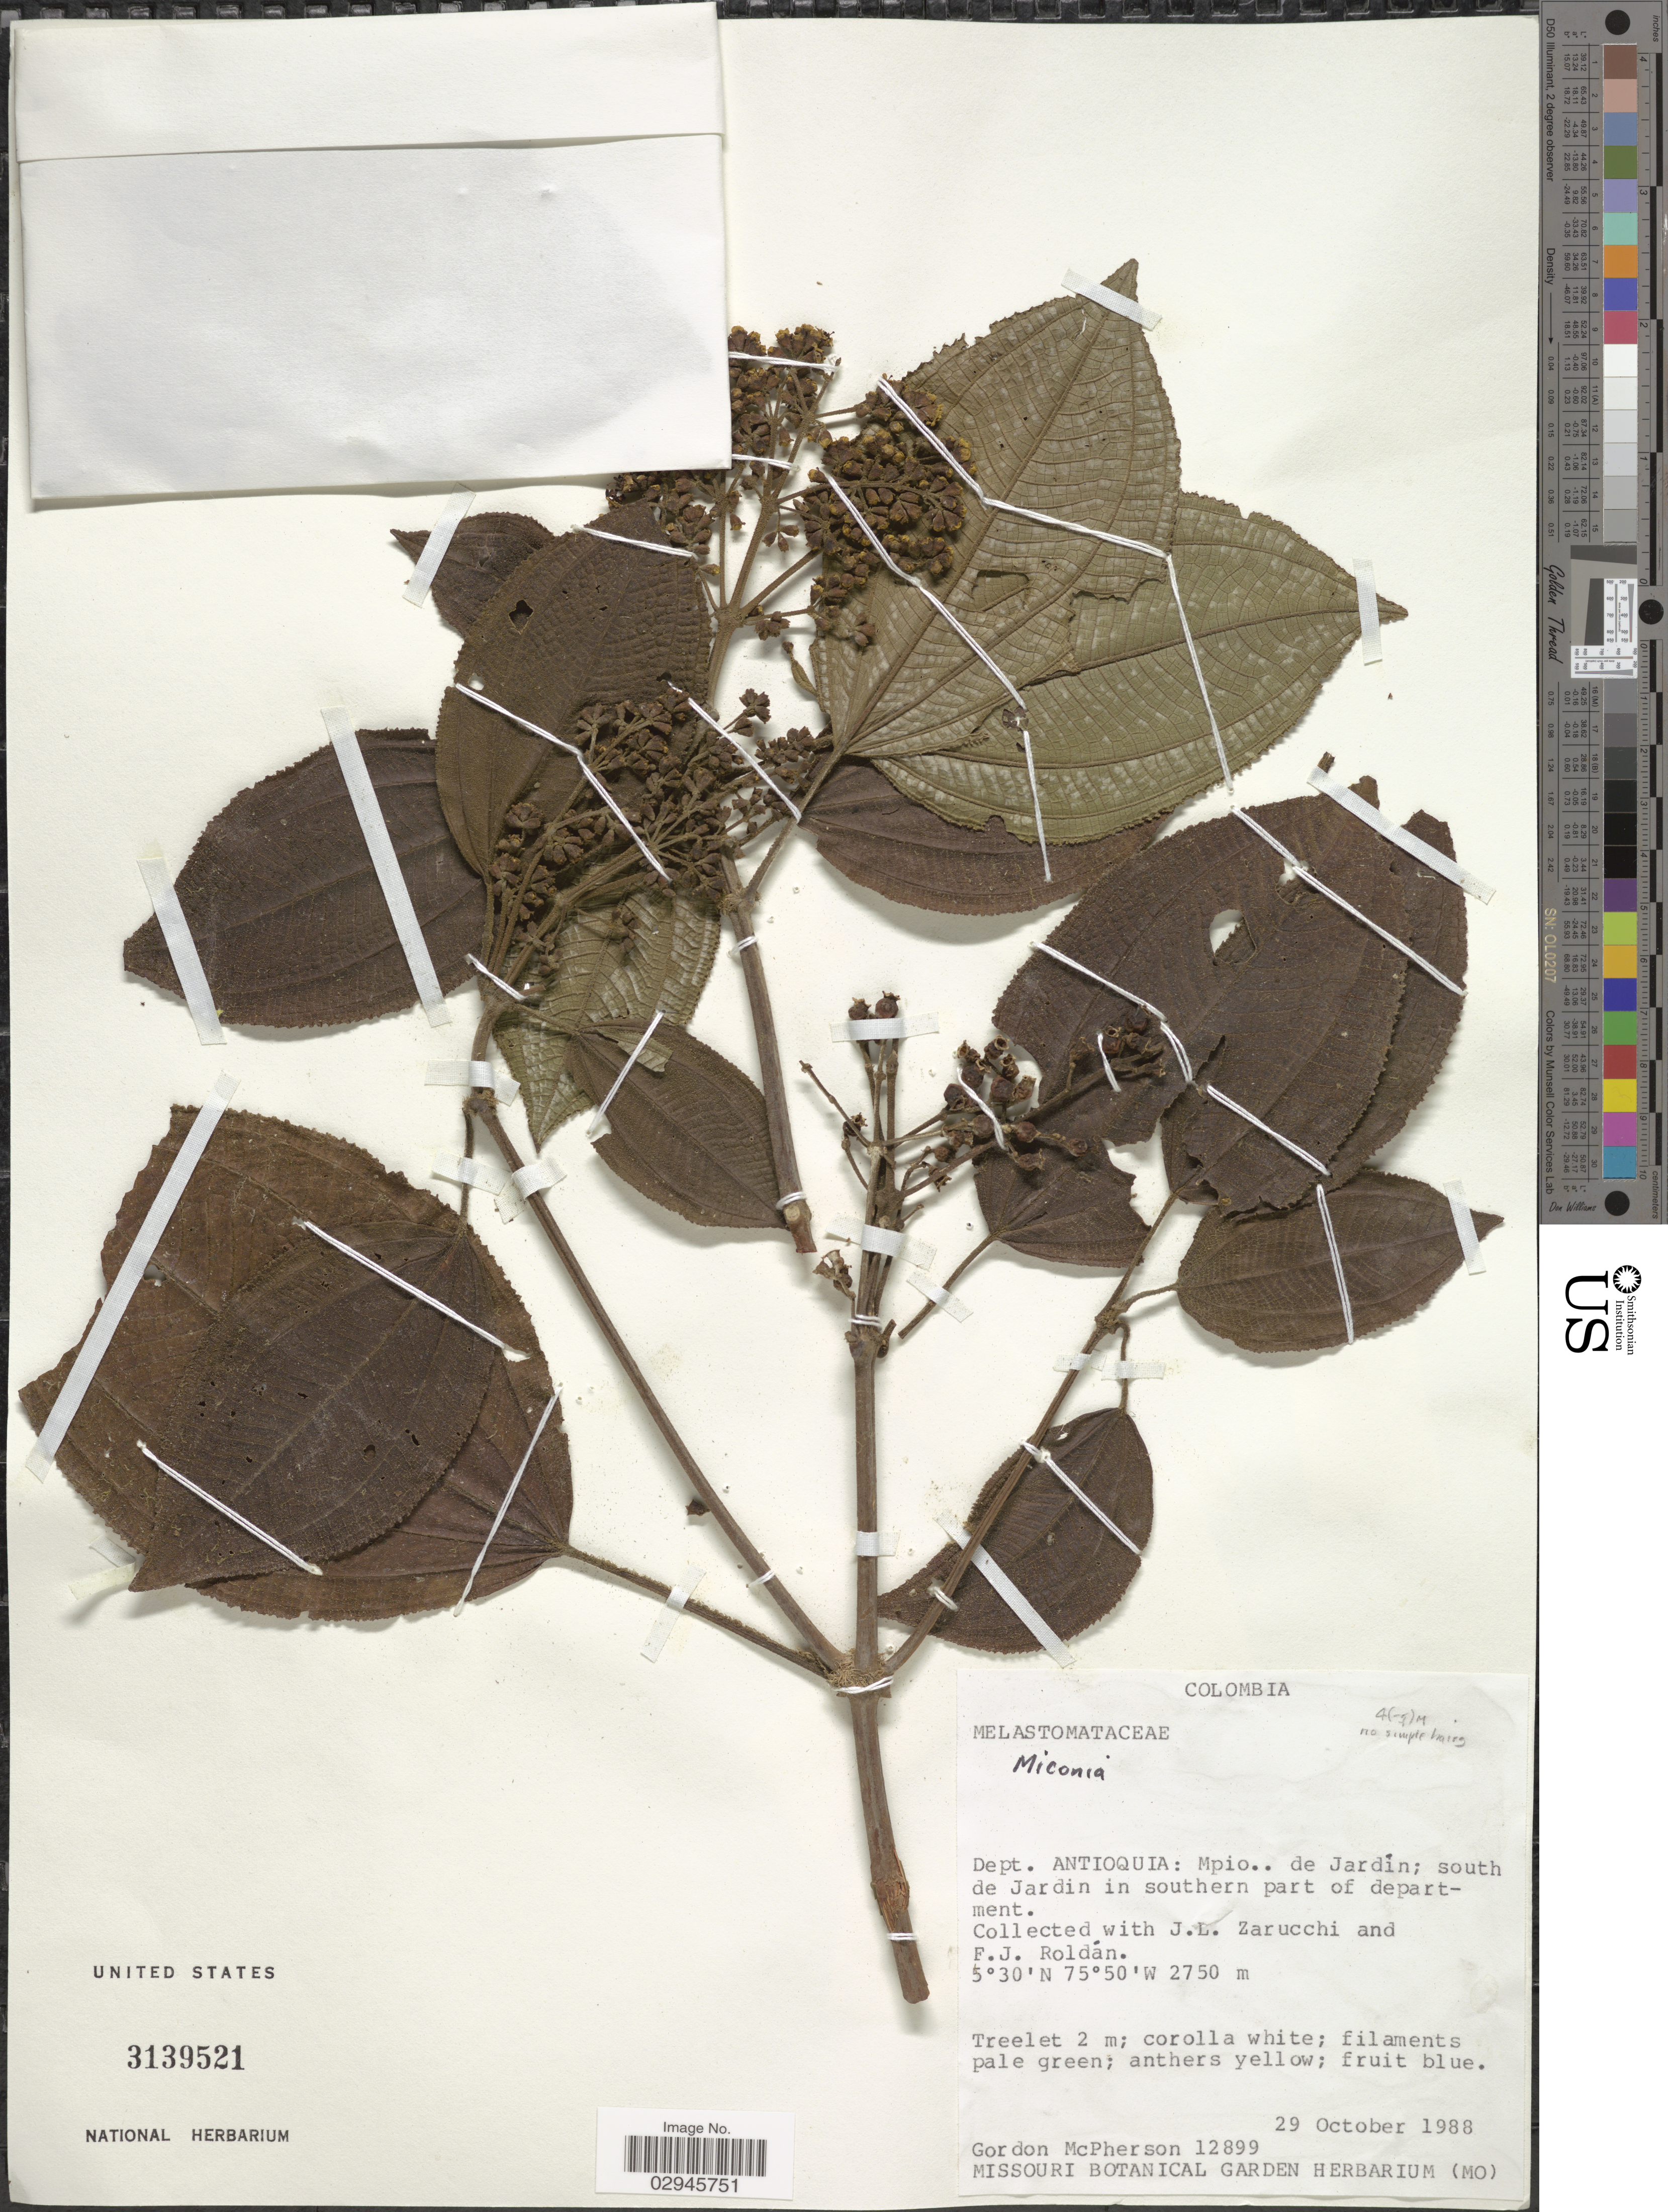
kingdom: Plantae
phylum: Tracheophyta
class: Magnoliopsida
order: Myrtales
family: Melastomataceae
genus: Miconia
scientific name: Miconia sp.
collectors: G. D. McPherson, J. L. Zarucchi & F. J. Roldán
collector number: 12899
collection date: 1988-10-29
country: Colombia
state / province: Antioquia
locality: Dept. Antioquia: Mpio. de Jardín; south de Jardin in southern part of department.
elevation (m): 2750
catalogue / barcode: US 3139521